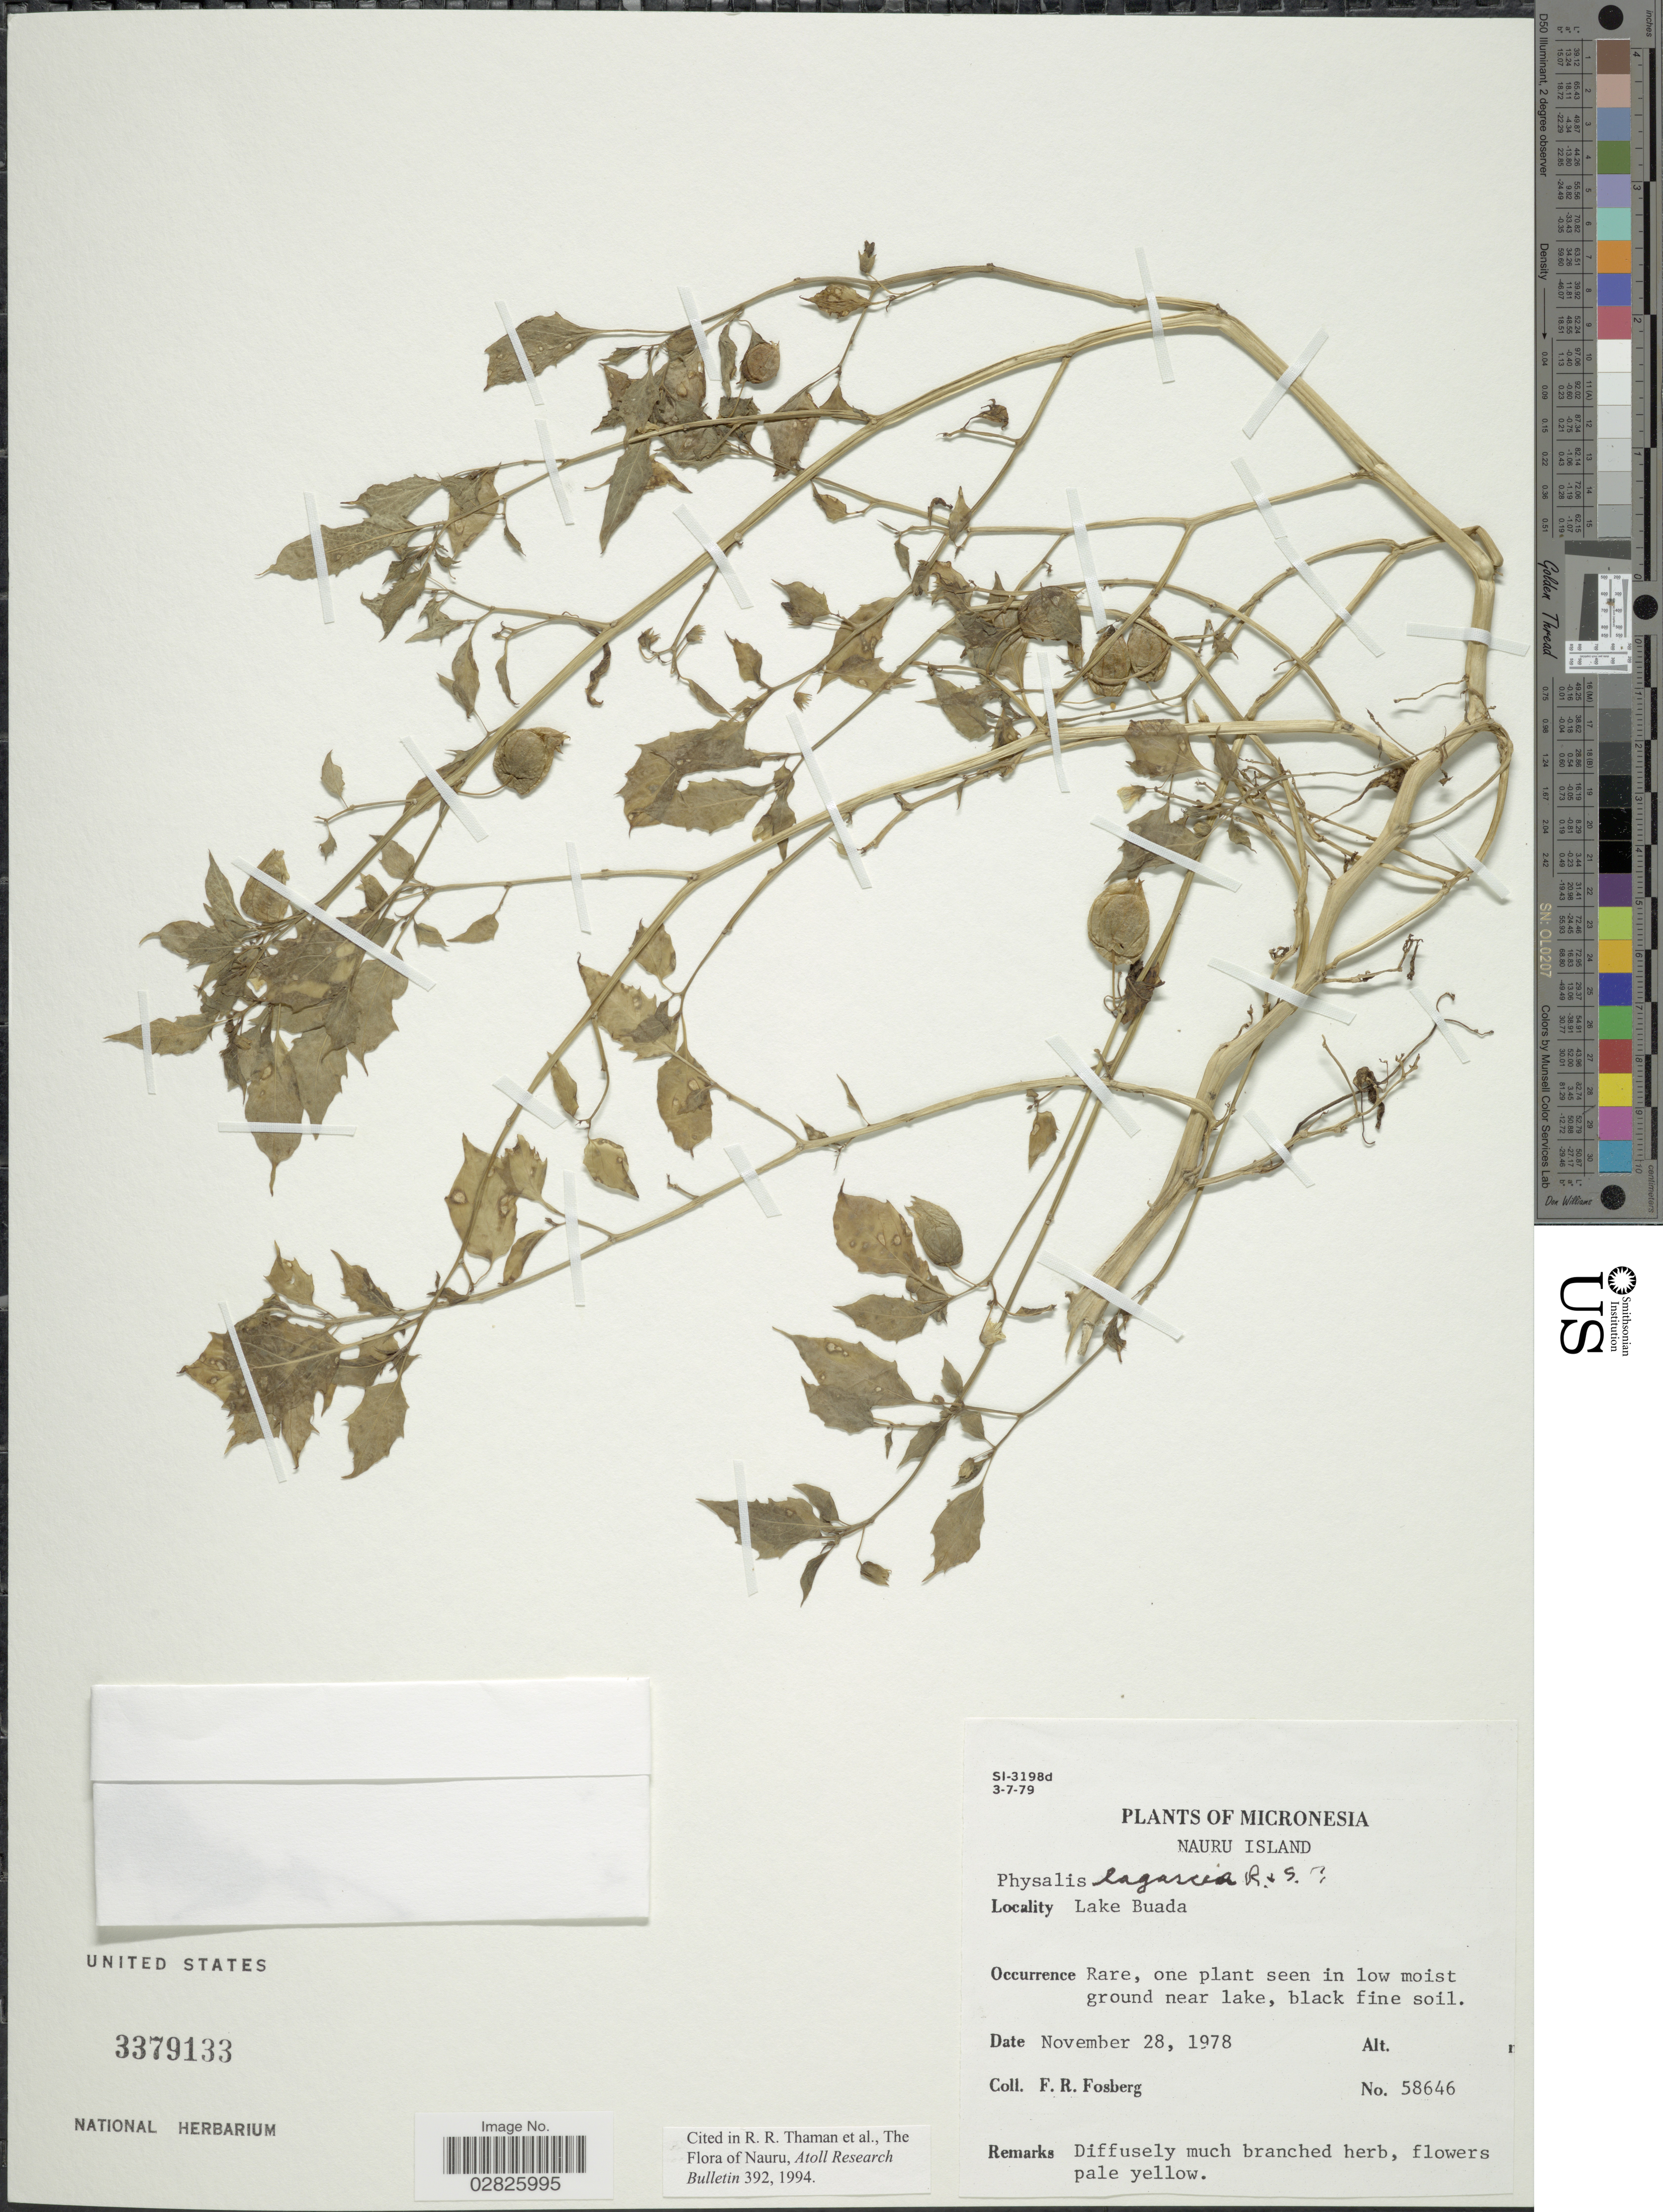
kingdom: Plantae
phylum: Tracheophyta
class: Magnoliopsida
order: Solanales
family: Solanaceae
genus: Physalis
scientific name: Physalis lagascae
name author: Roem. & Schult.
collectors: F. R. Fosberg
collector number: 58646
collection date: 1978-11-28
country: Nauru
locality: Micronesia. Nauru Island. Lake Buada.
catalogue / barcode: US 3379133